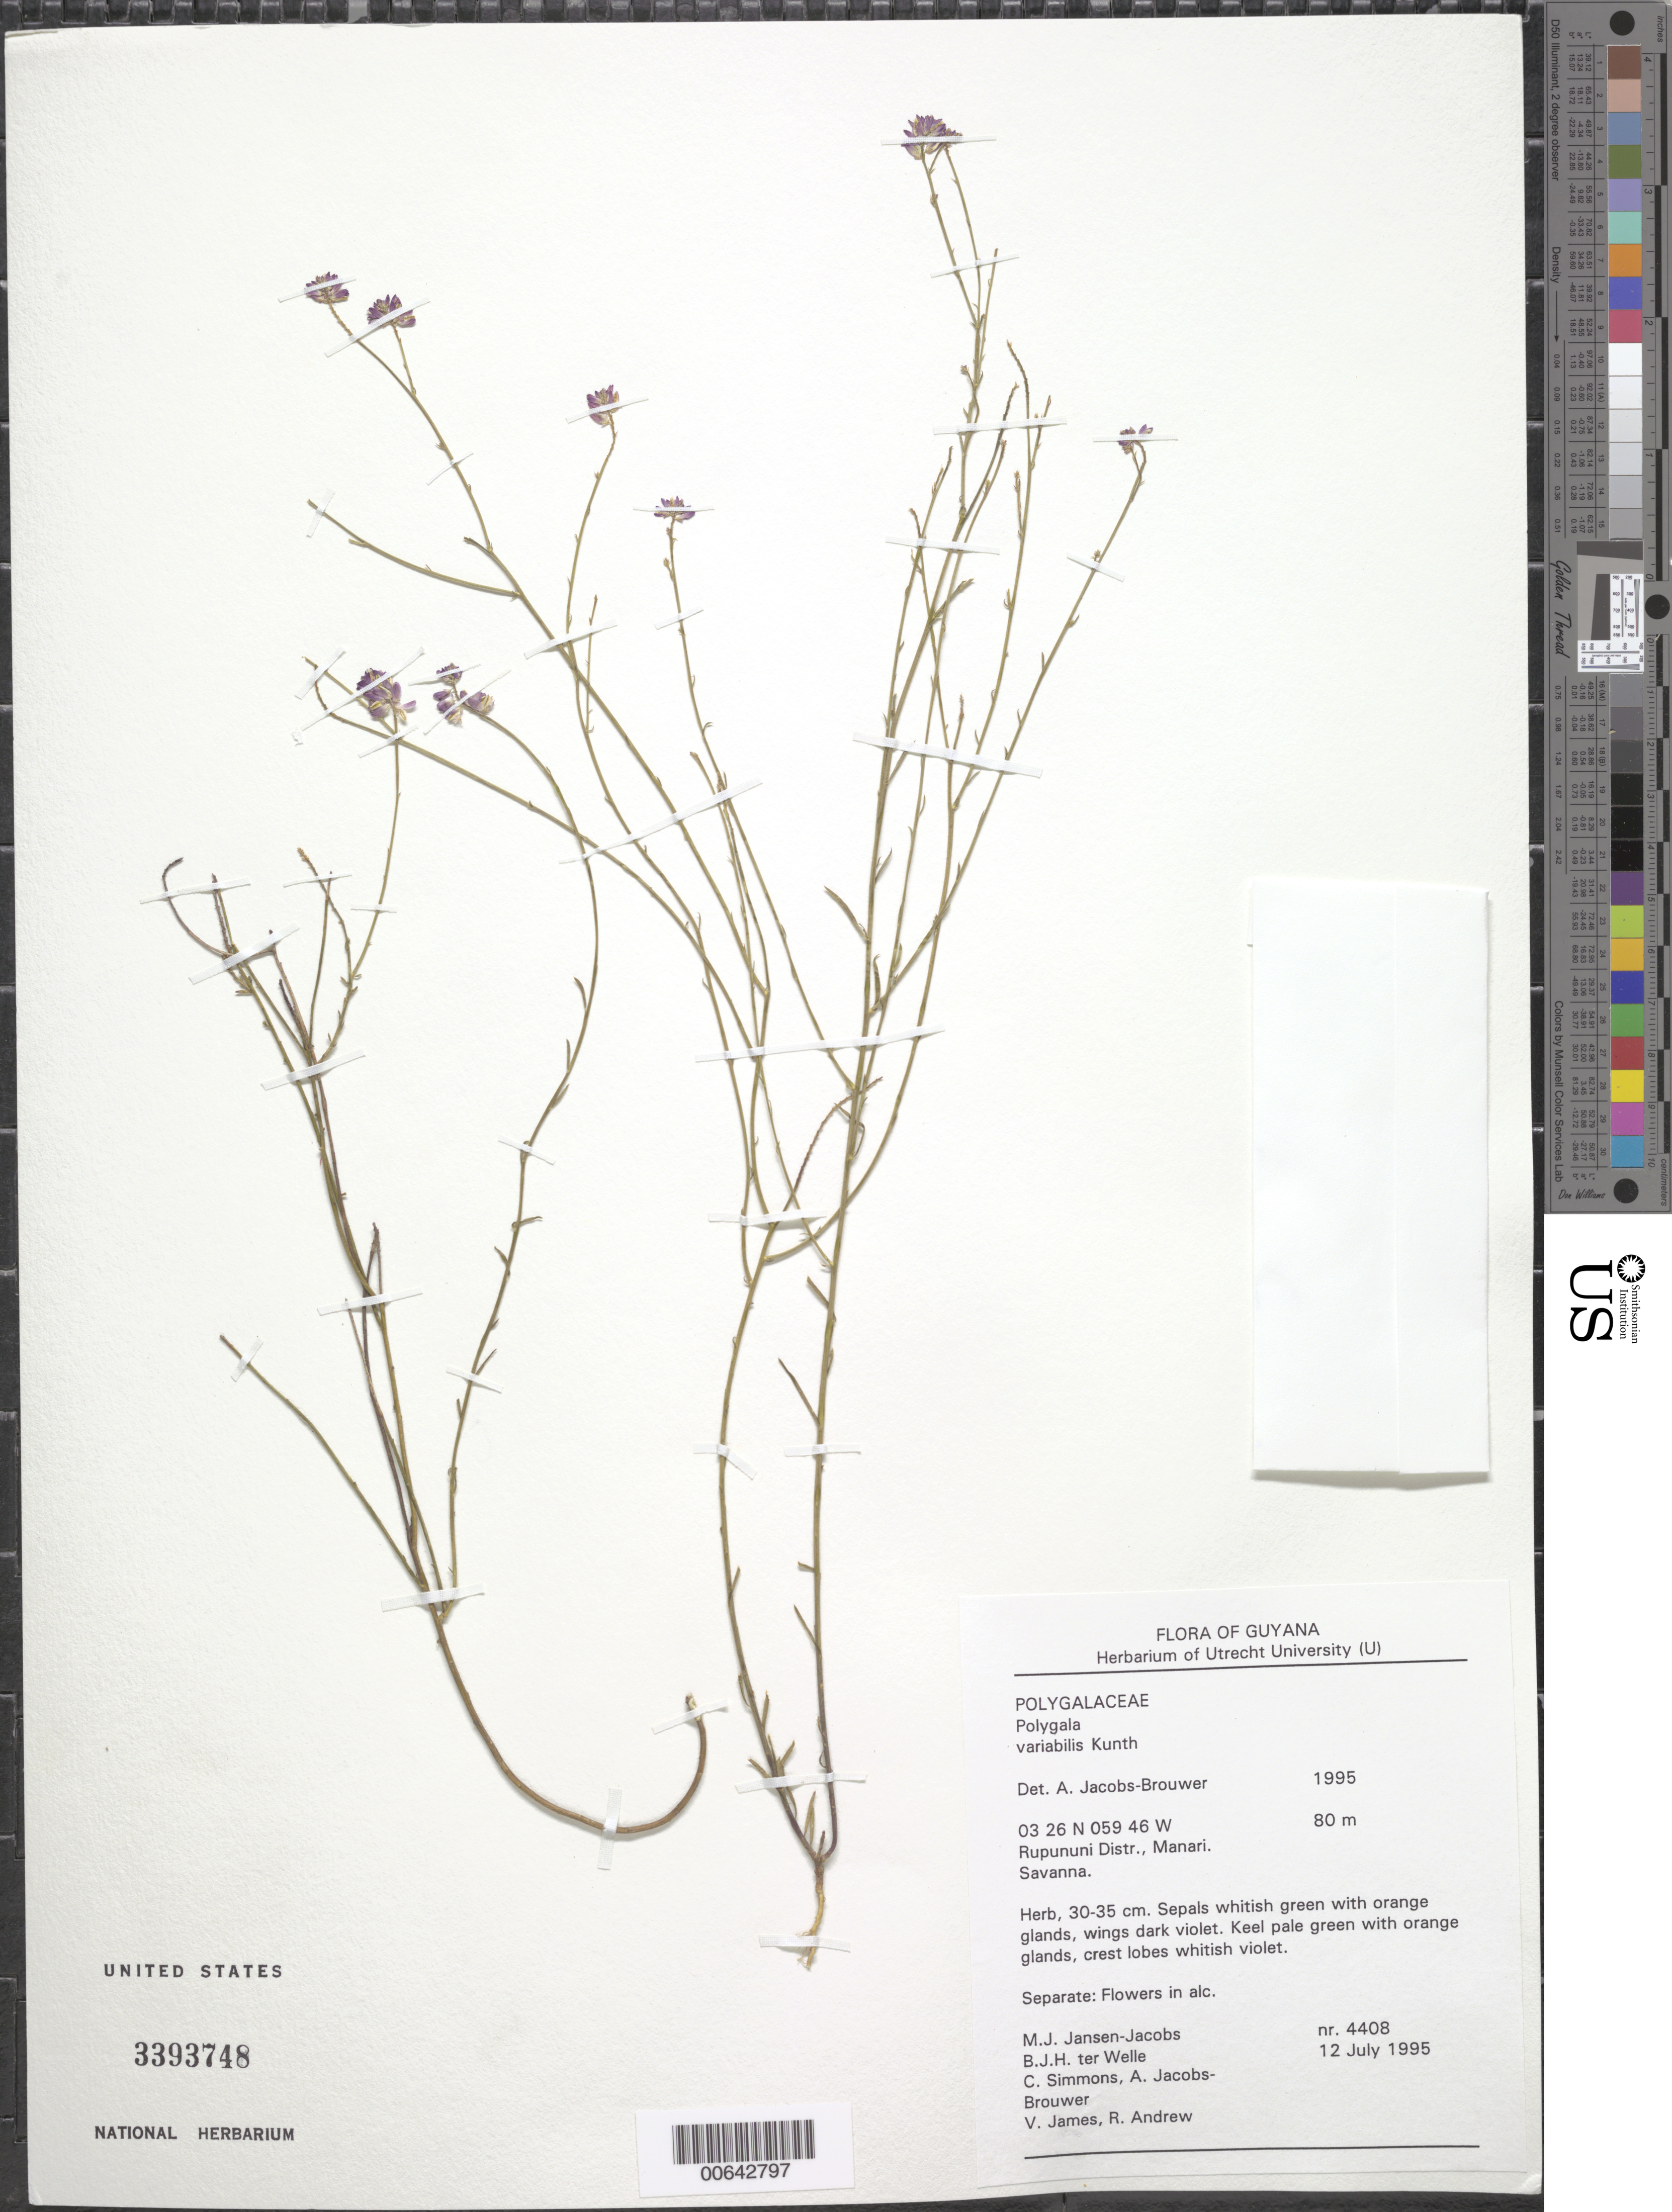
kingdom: Plantae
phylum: Tracheophyta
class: Magnoliopsida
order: Fabales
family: Polygalaceae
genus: Polygala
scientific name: Polygala variabilis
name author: Kunth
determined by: Jacobs-Brouwer, A.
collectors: M. J. Jansen-Jacobs, B. Welle, C. Simmons, A. Jacobs-Brouwer, V. James & R. Andrew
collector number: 4408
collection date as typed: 12-Jul-95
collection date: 1995-07-12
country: Guyana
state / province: U. Takutu-U. Essequibo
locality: Manari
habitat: Savanna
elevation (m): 80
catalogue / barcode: US 3393748